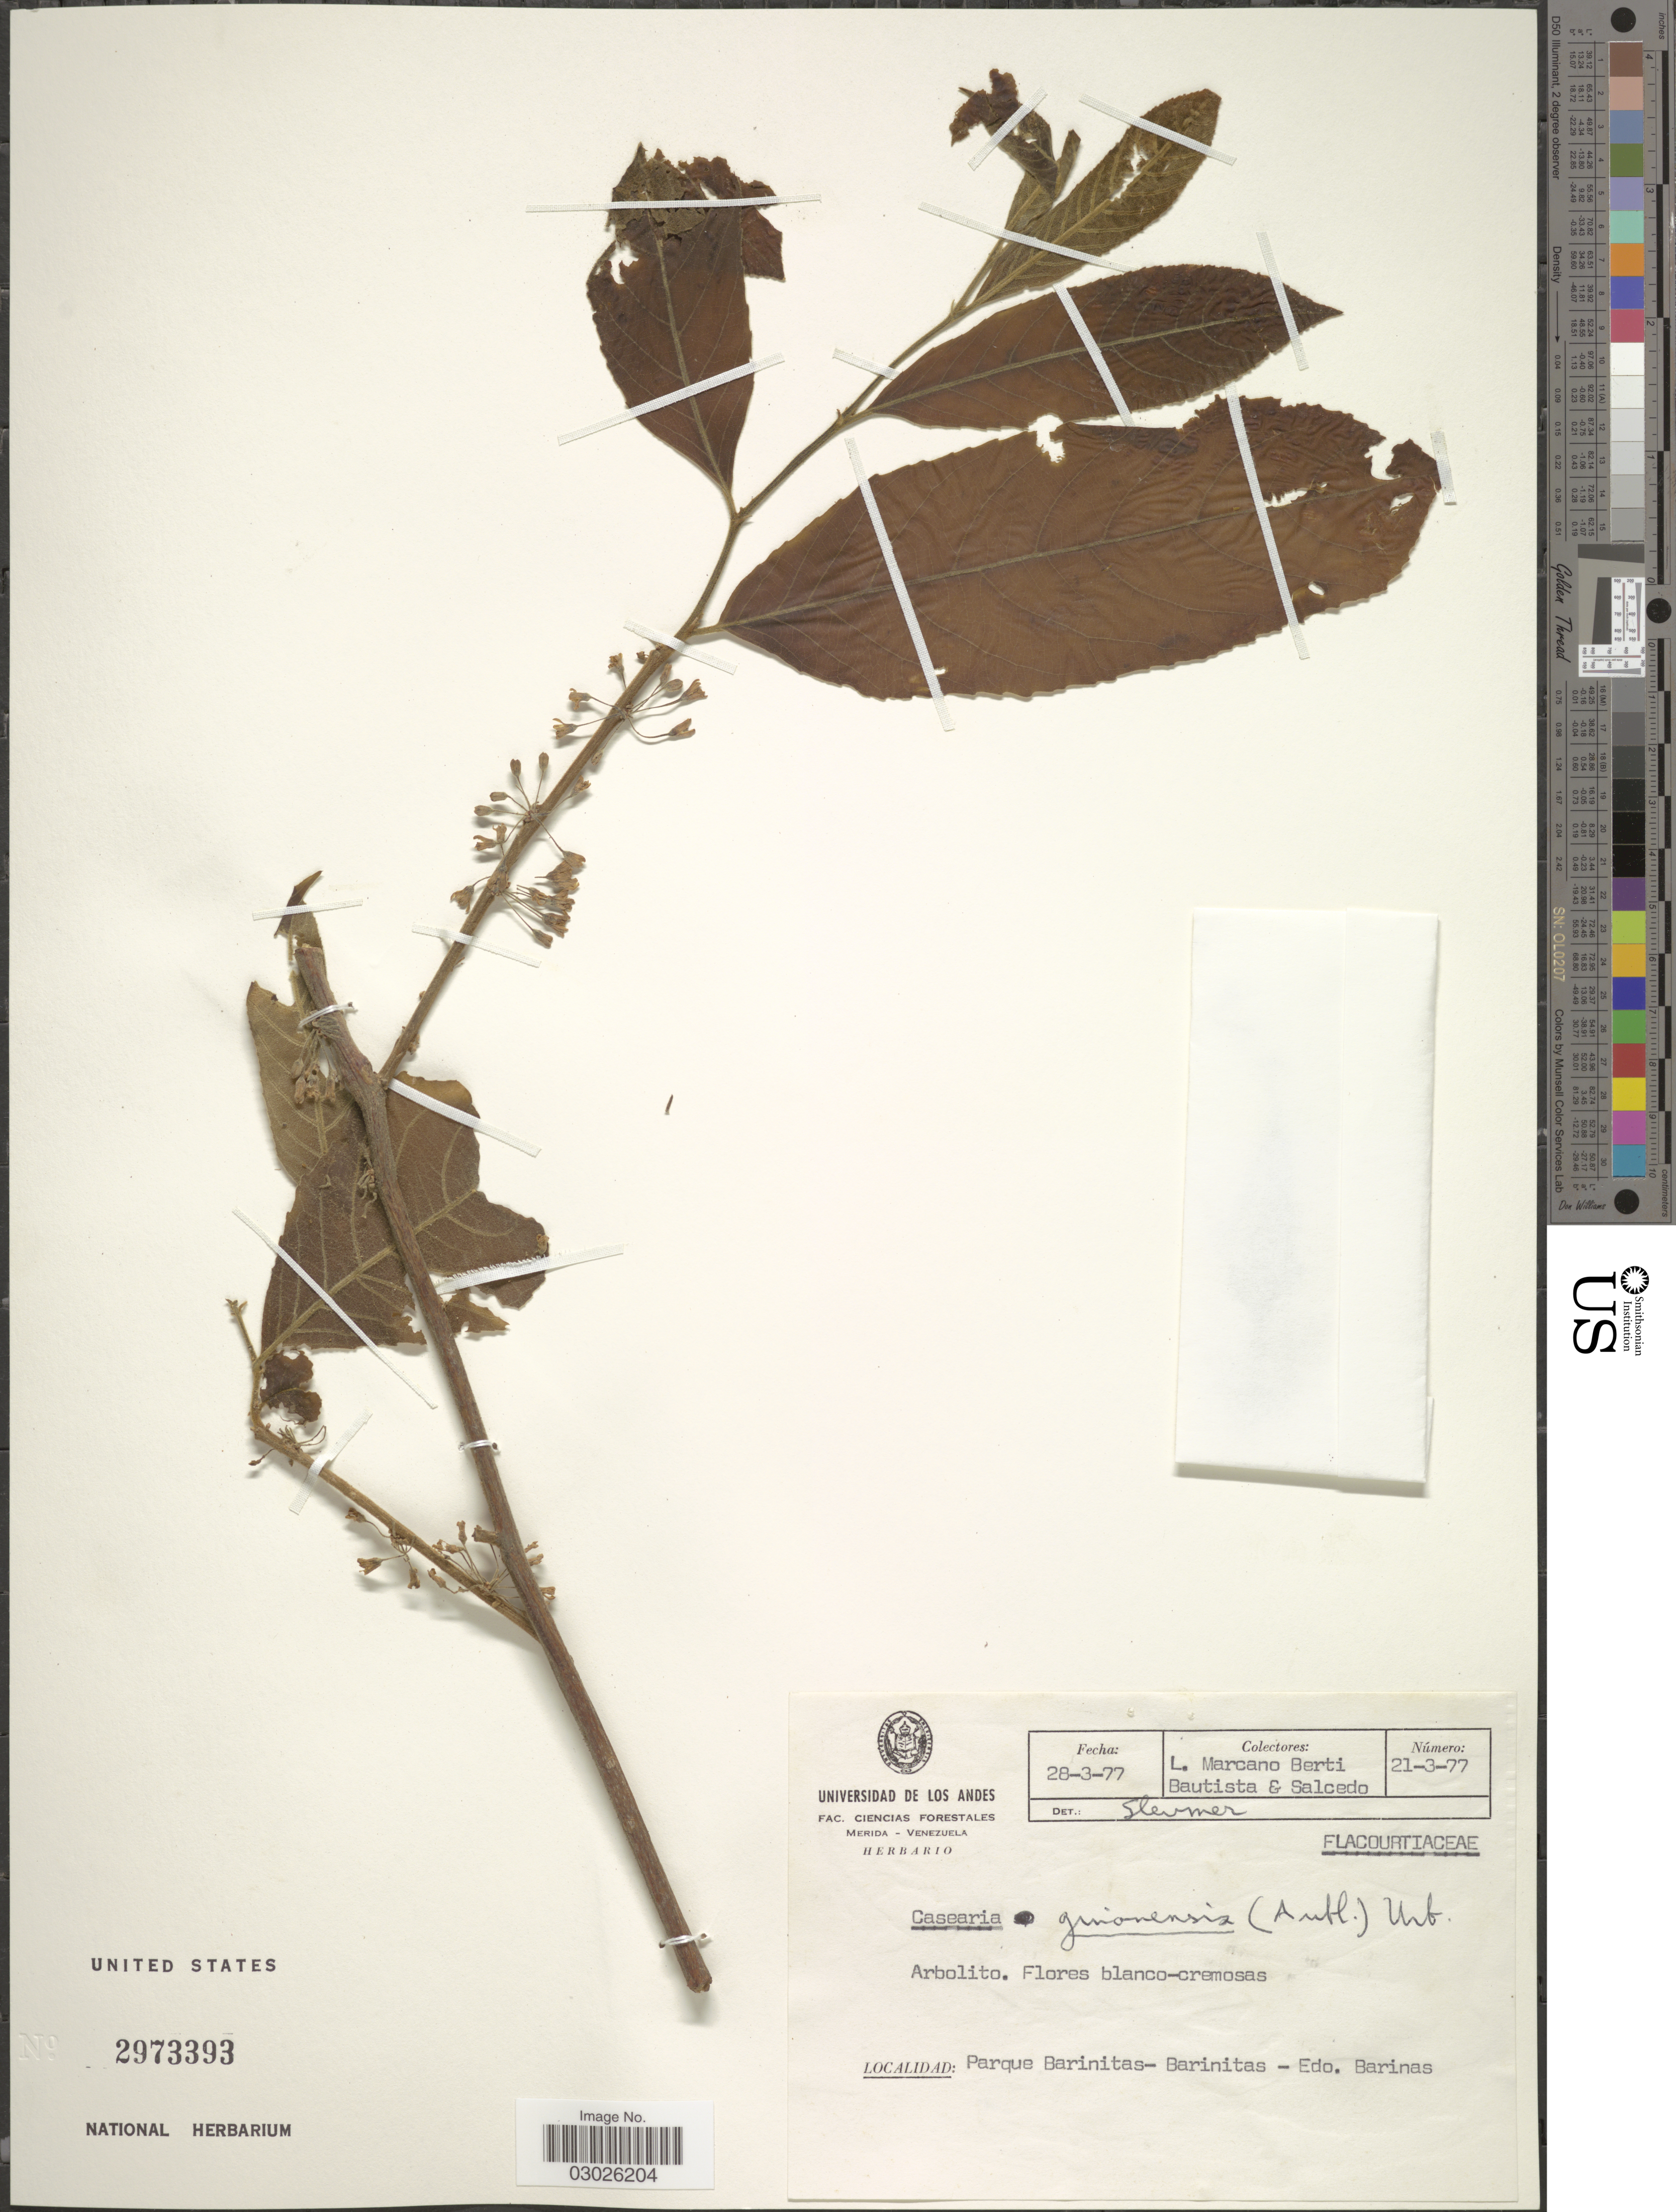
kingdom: Plantae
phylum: Tracheophyta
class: Magnoliopsida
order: Malpighiales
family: Salicaceae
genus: Casearia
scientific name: Casearia guianensis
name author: (Aubl.) Urb.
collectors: L. Marcano-Berti, -. Bautista & Salcedo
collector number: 21-3-77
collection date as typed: Transcribed d/m/y: 28/3/77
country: Venezuela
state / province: Barinas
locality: Parque Barinitas - Barinitas.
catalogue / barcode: US 2973393